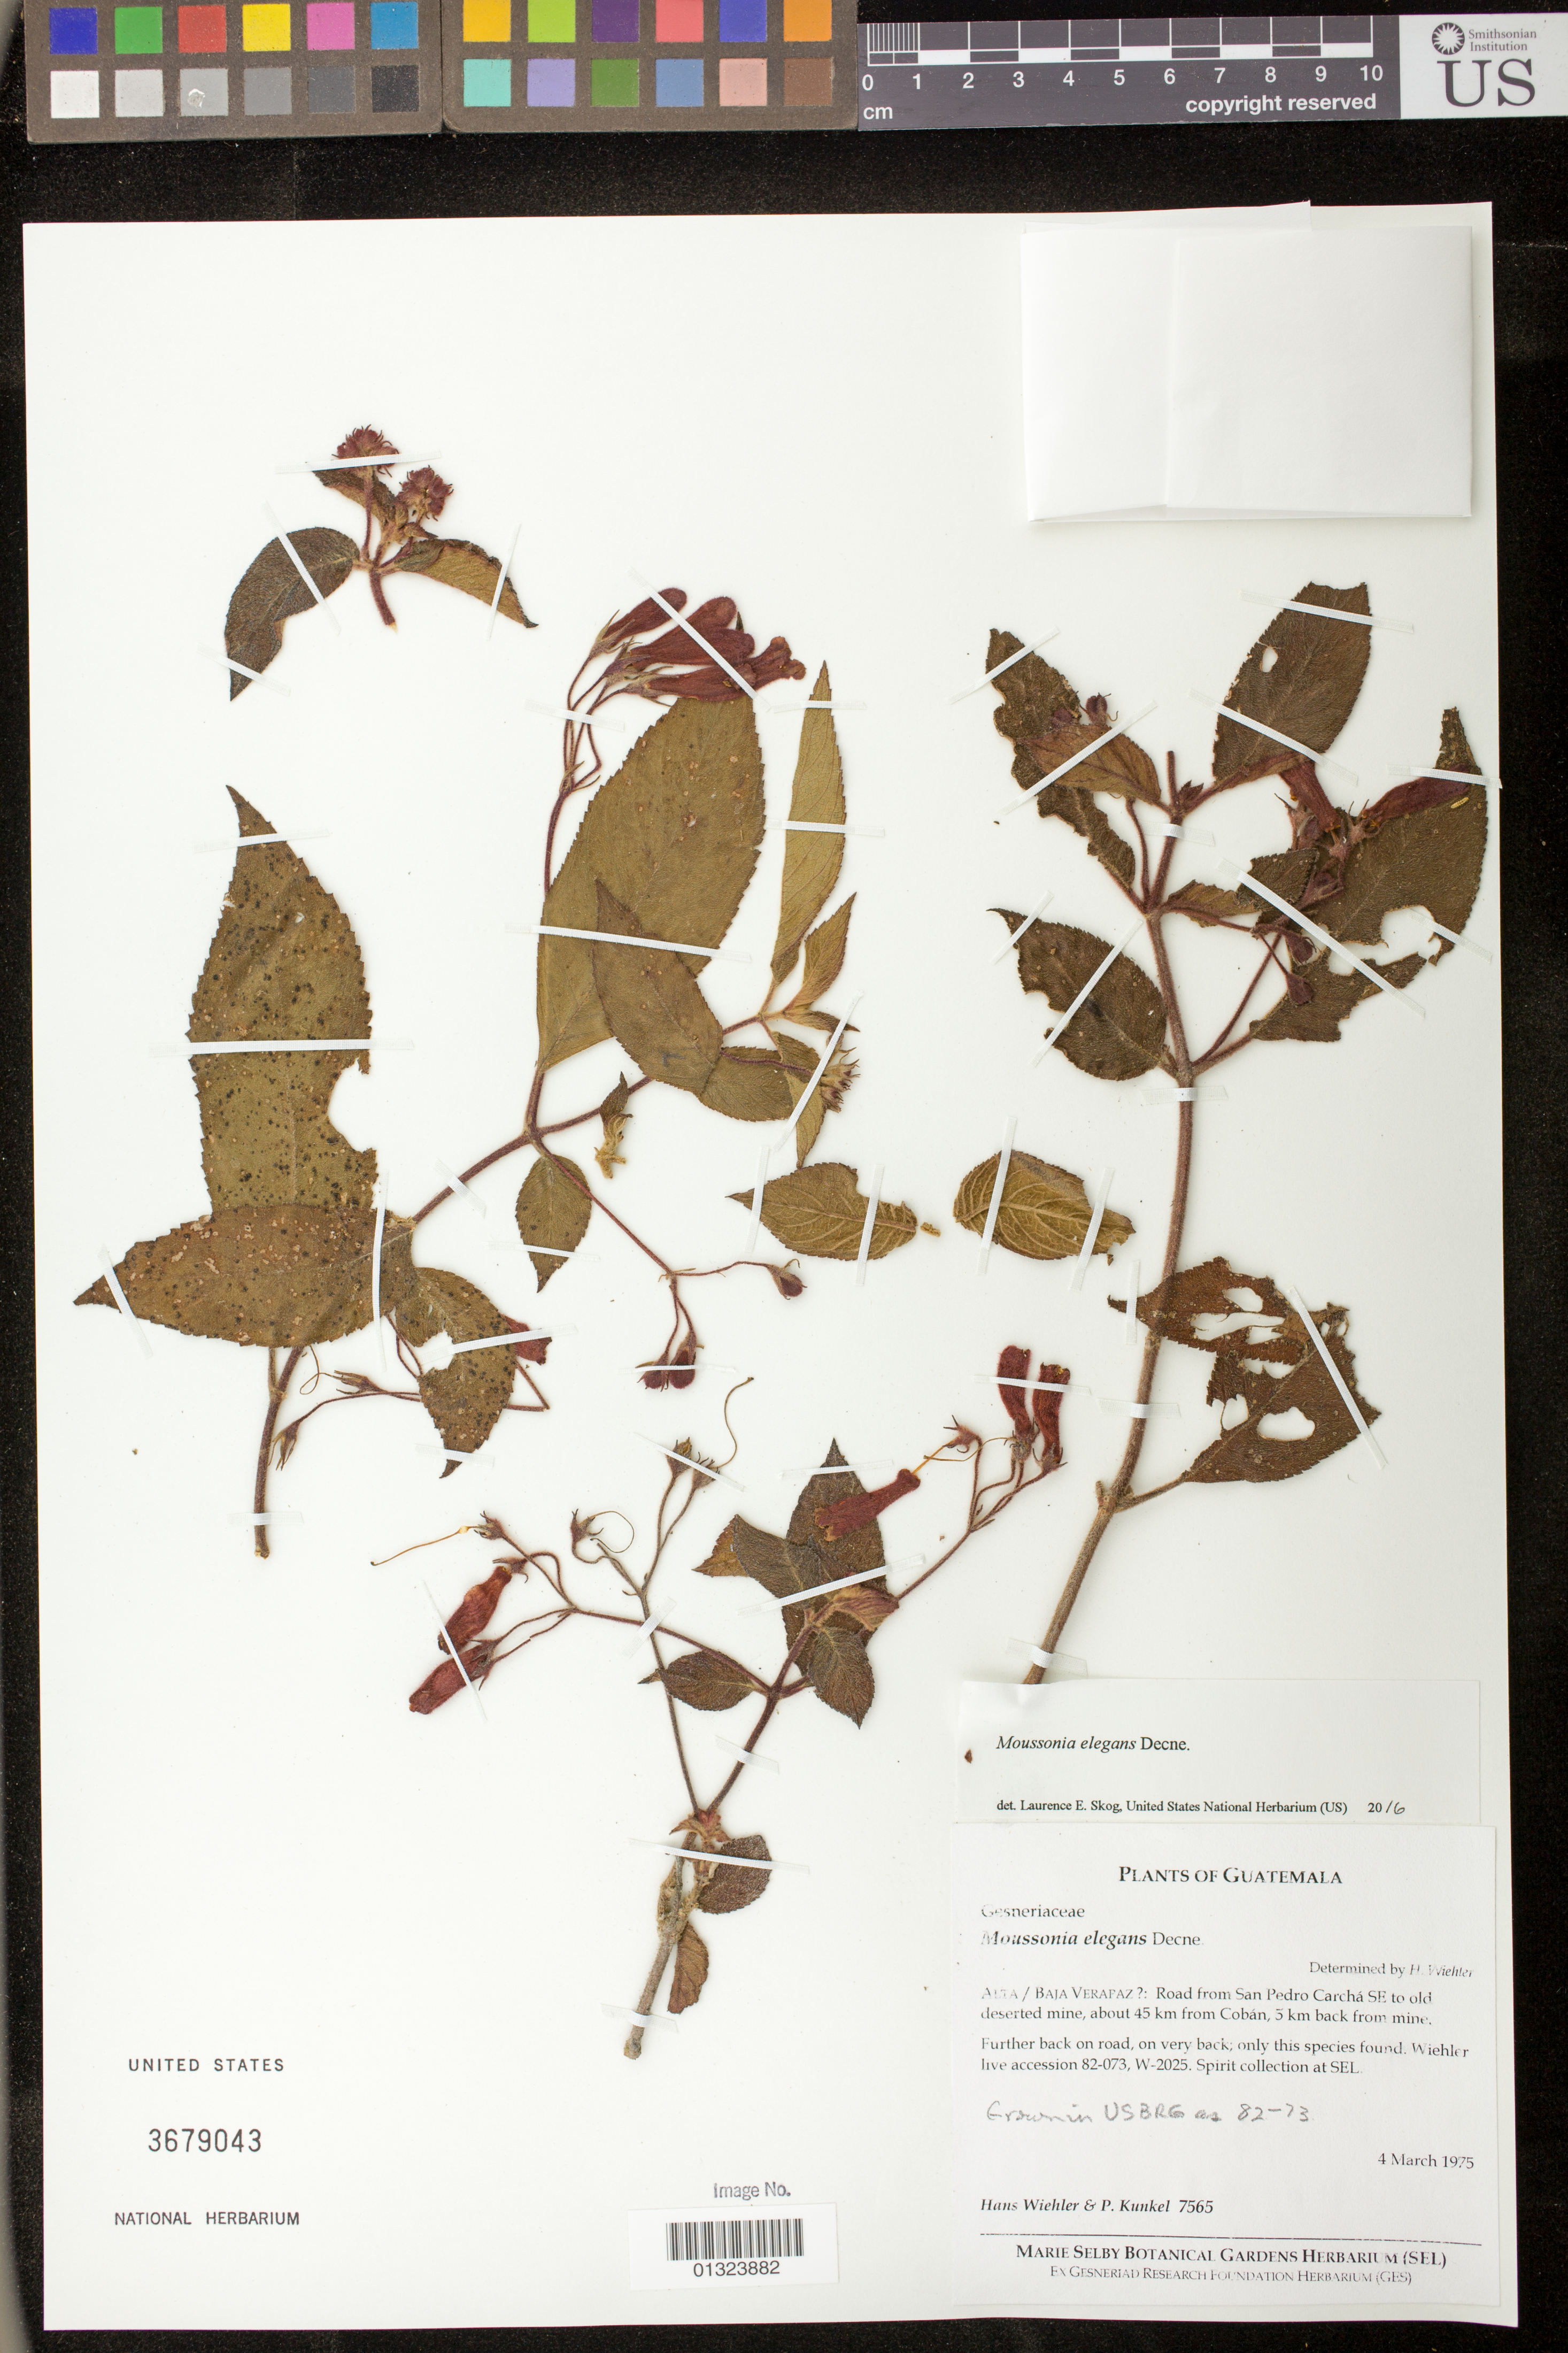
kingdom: Plantae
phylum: Tracheophyta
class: Magnoliopsida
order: Lamiales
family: Gesneriaceae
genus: Moussonia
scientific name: Moussonia elegans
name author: Decne.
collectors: H. J. Wiehler & P. Kunkel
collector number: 7565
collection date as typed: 04 Mar 1975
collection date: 1975-03-04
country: Guatemala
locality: Alta/Baja Verapaz?: road from San Pedro Carchá SE to old deserted mine, about 45 km from Cobán, 5 km back from mine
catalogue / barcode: US 3679043